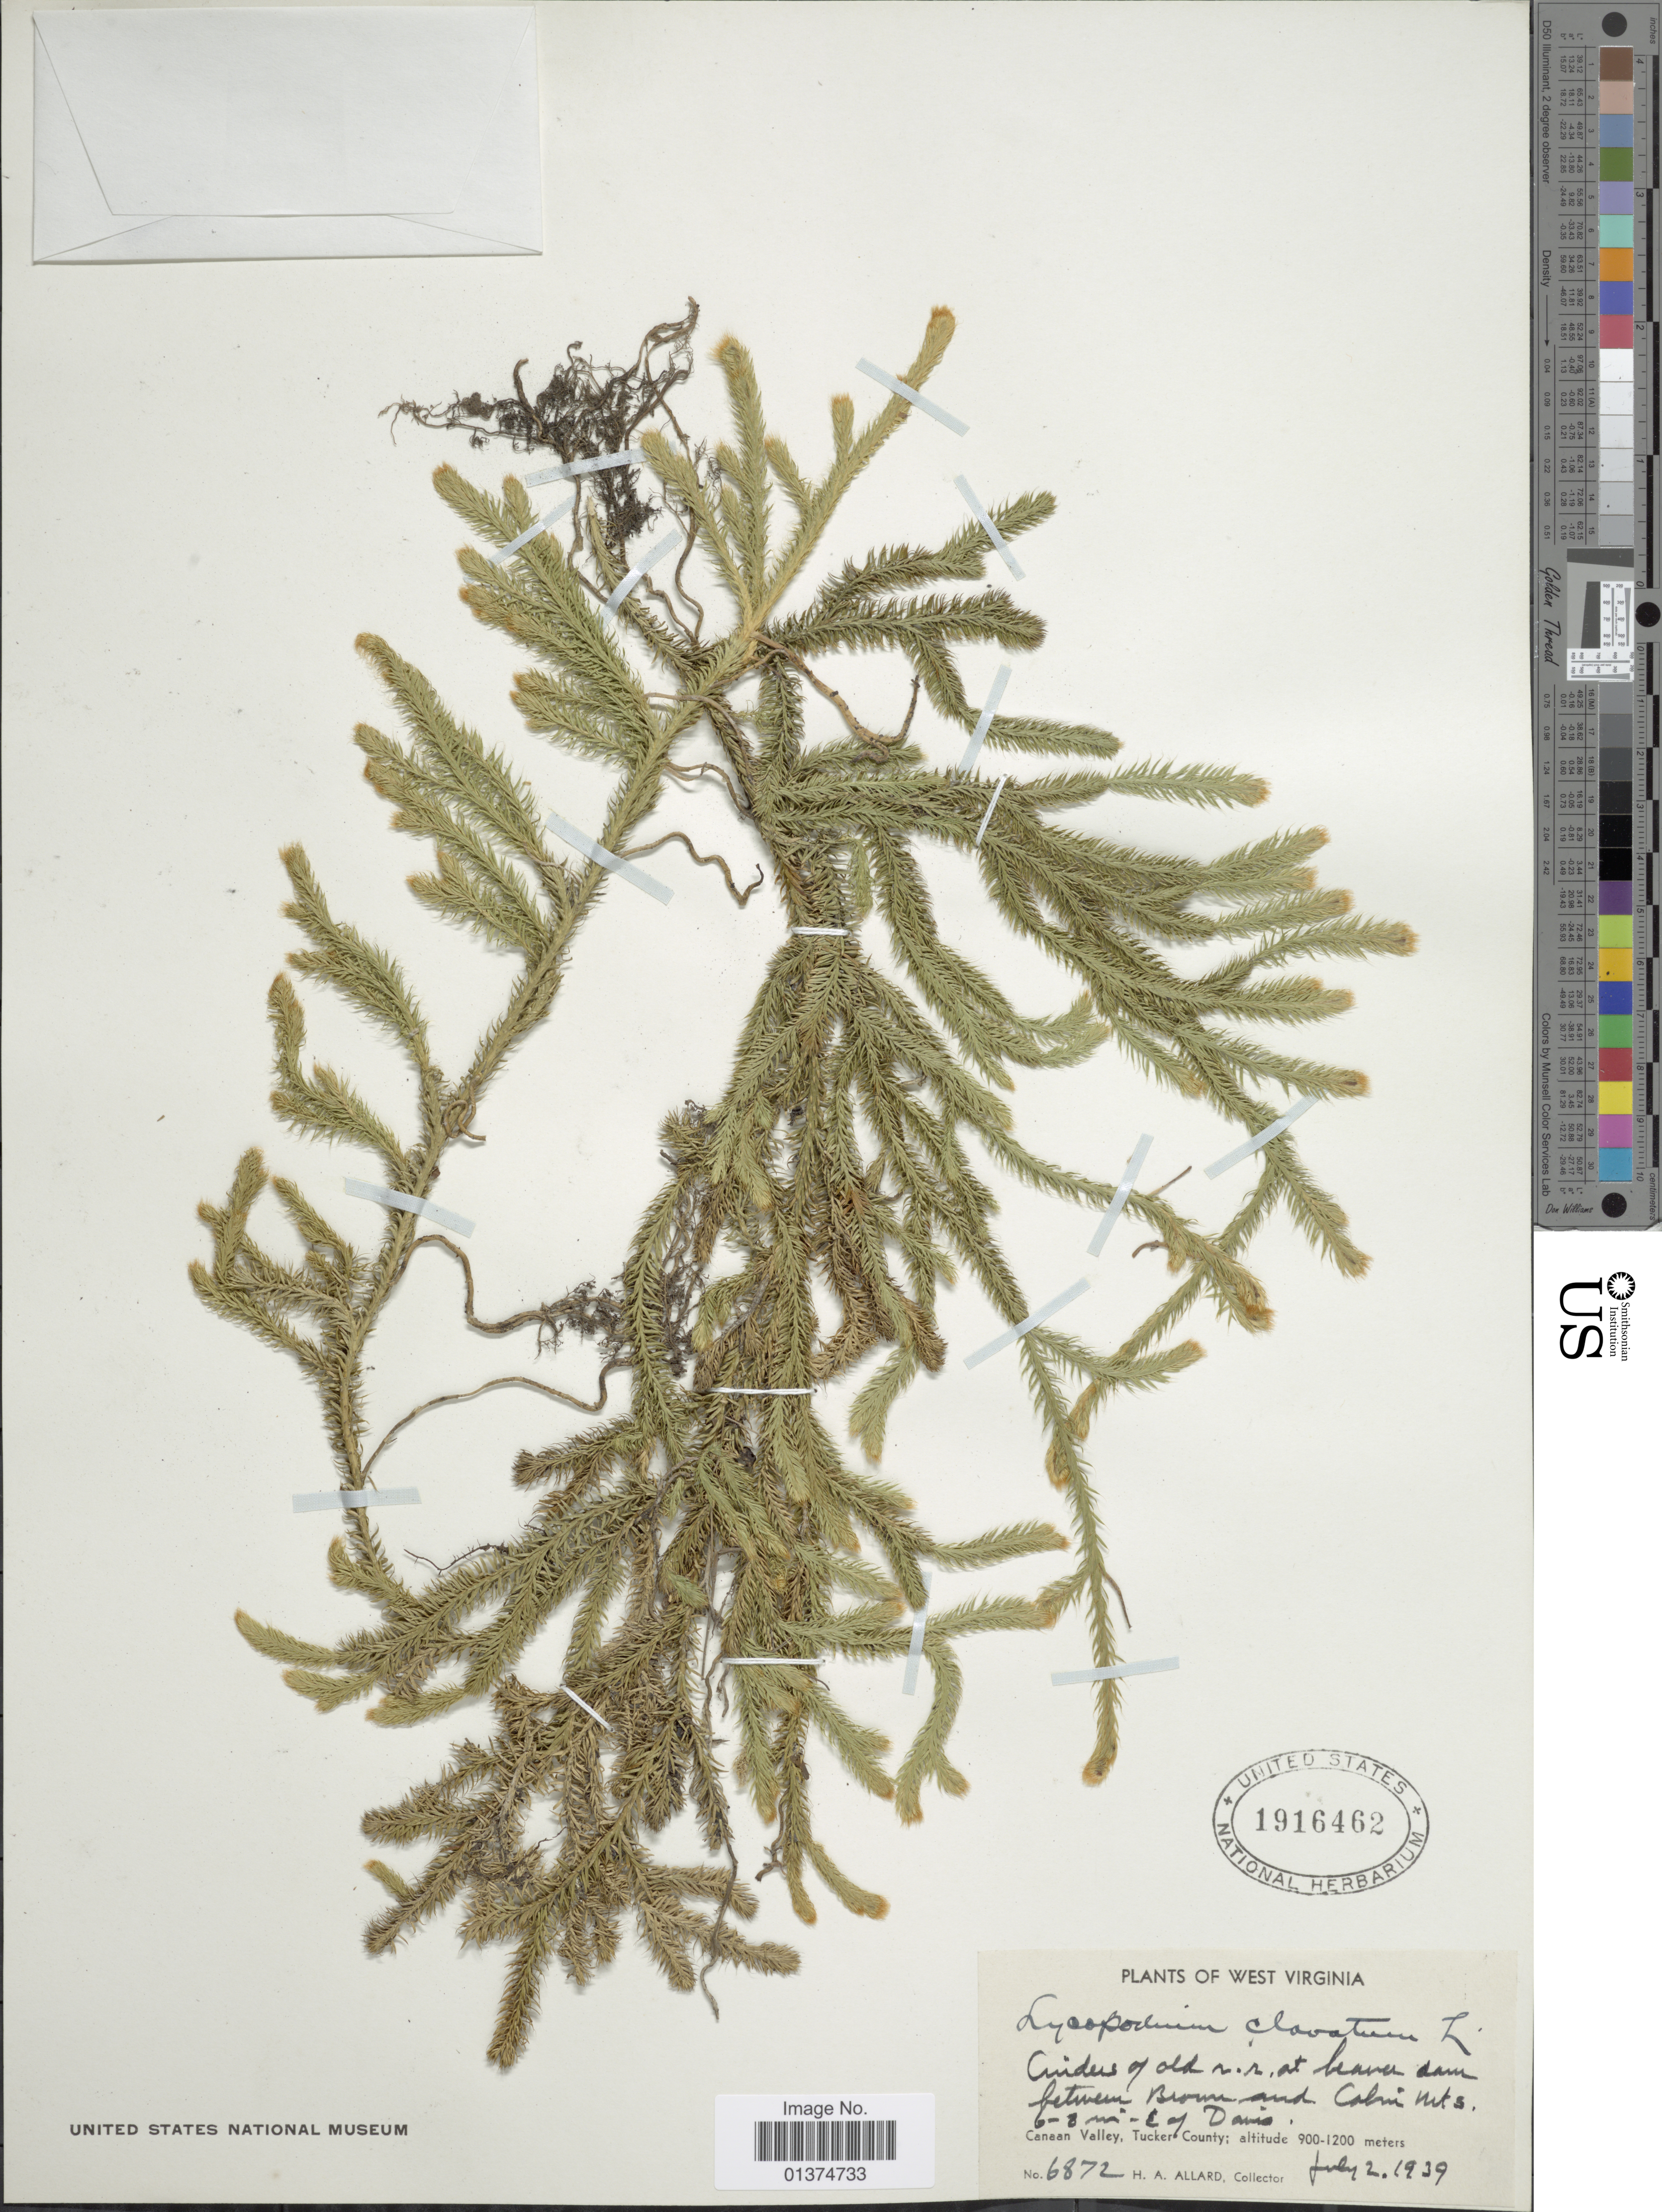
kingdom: Plantae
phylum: Tracheophyta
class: Lycopodiopsida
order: Lycopodiales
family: Lycopodiaceae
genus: Lycopodium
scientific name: Lycopodium clavatum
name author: L.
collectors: H. A. Allard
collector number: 6872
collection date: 1939-07-02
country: United States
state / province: West Virginia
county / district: Tucker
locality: Cinders of old r.r. at beavers dam between Brown and Colmi Mts. 6-8 mi E of Davis, Canaan Valley, Tucker County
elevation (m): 900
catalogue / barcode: US 1916462